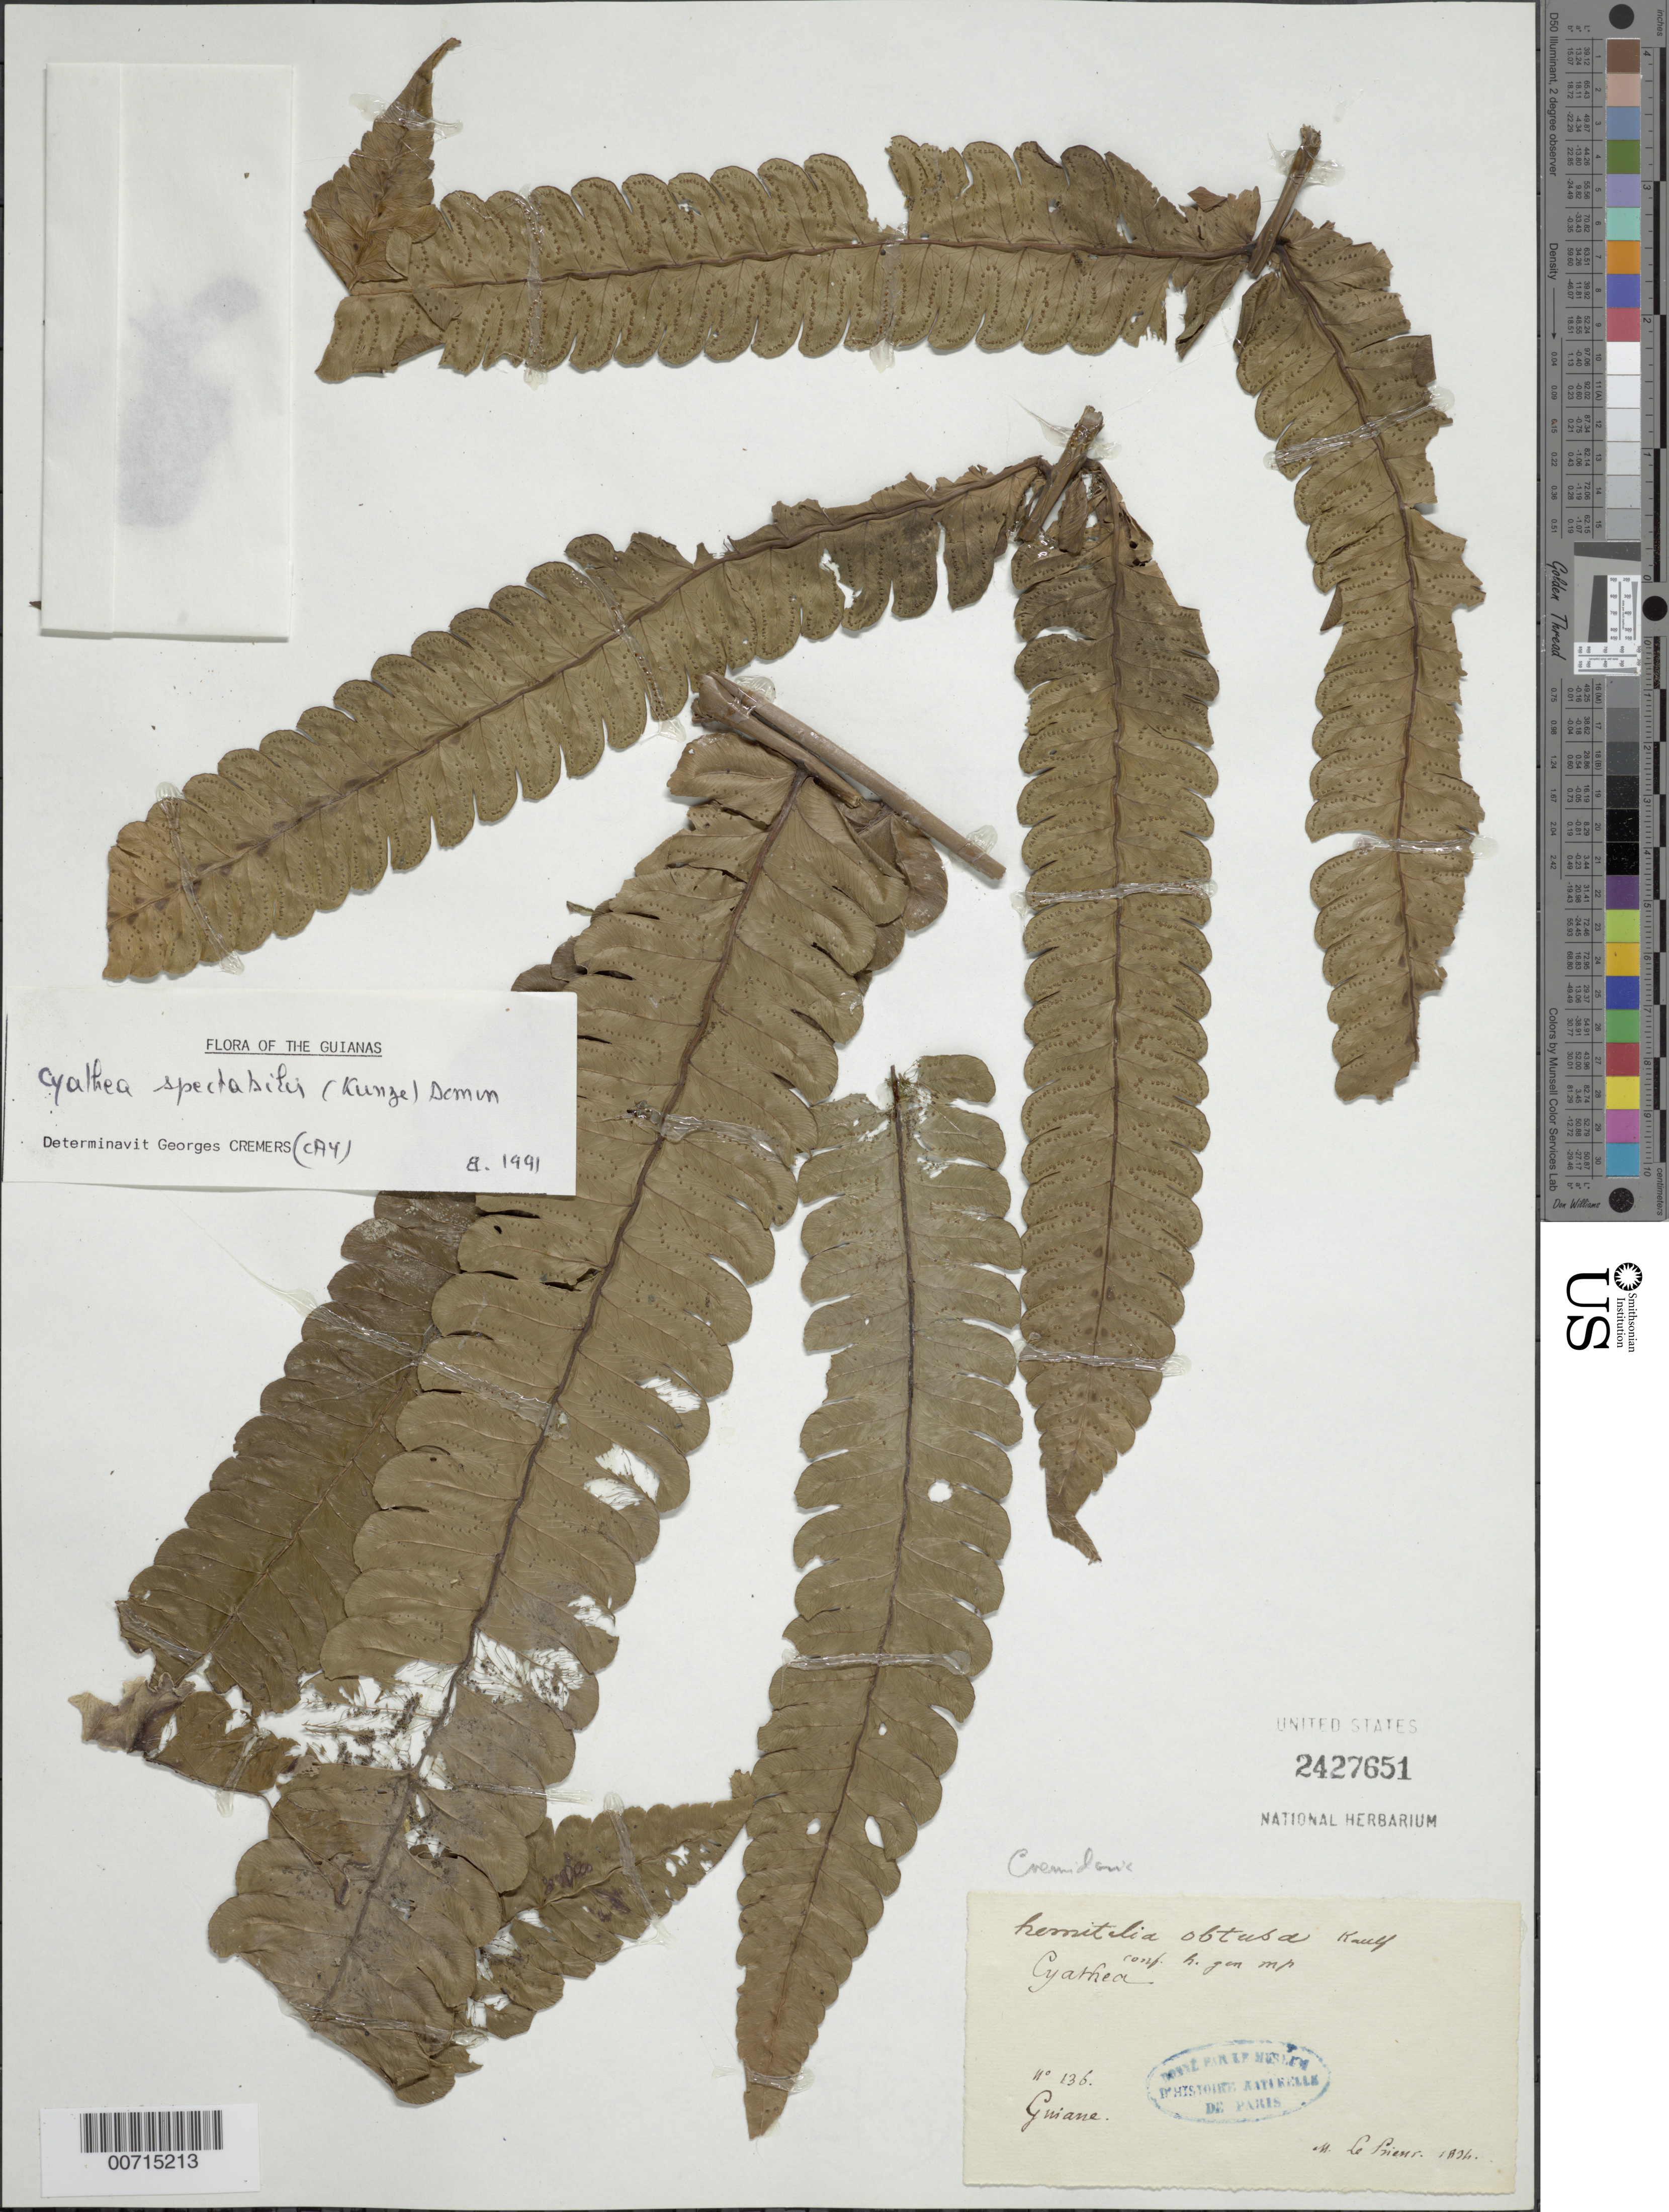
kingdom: Plantae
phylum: Tracheophyta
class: Polypodiopsida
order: Cyatheales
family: Cyatheaceae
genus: Cyathea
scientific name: Cyathea spectabilis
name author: (Kunze) Domin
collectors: F. M. R. Leprieur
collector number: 136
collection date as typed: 1824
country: French Guiana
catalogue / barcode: US 2427651